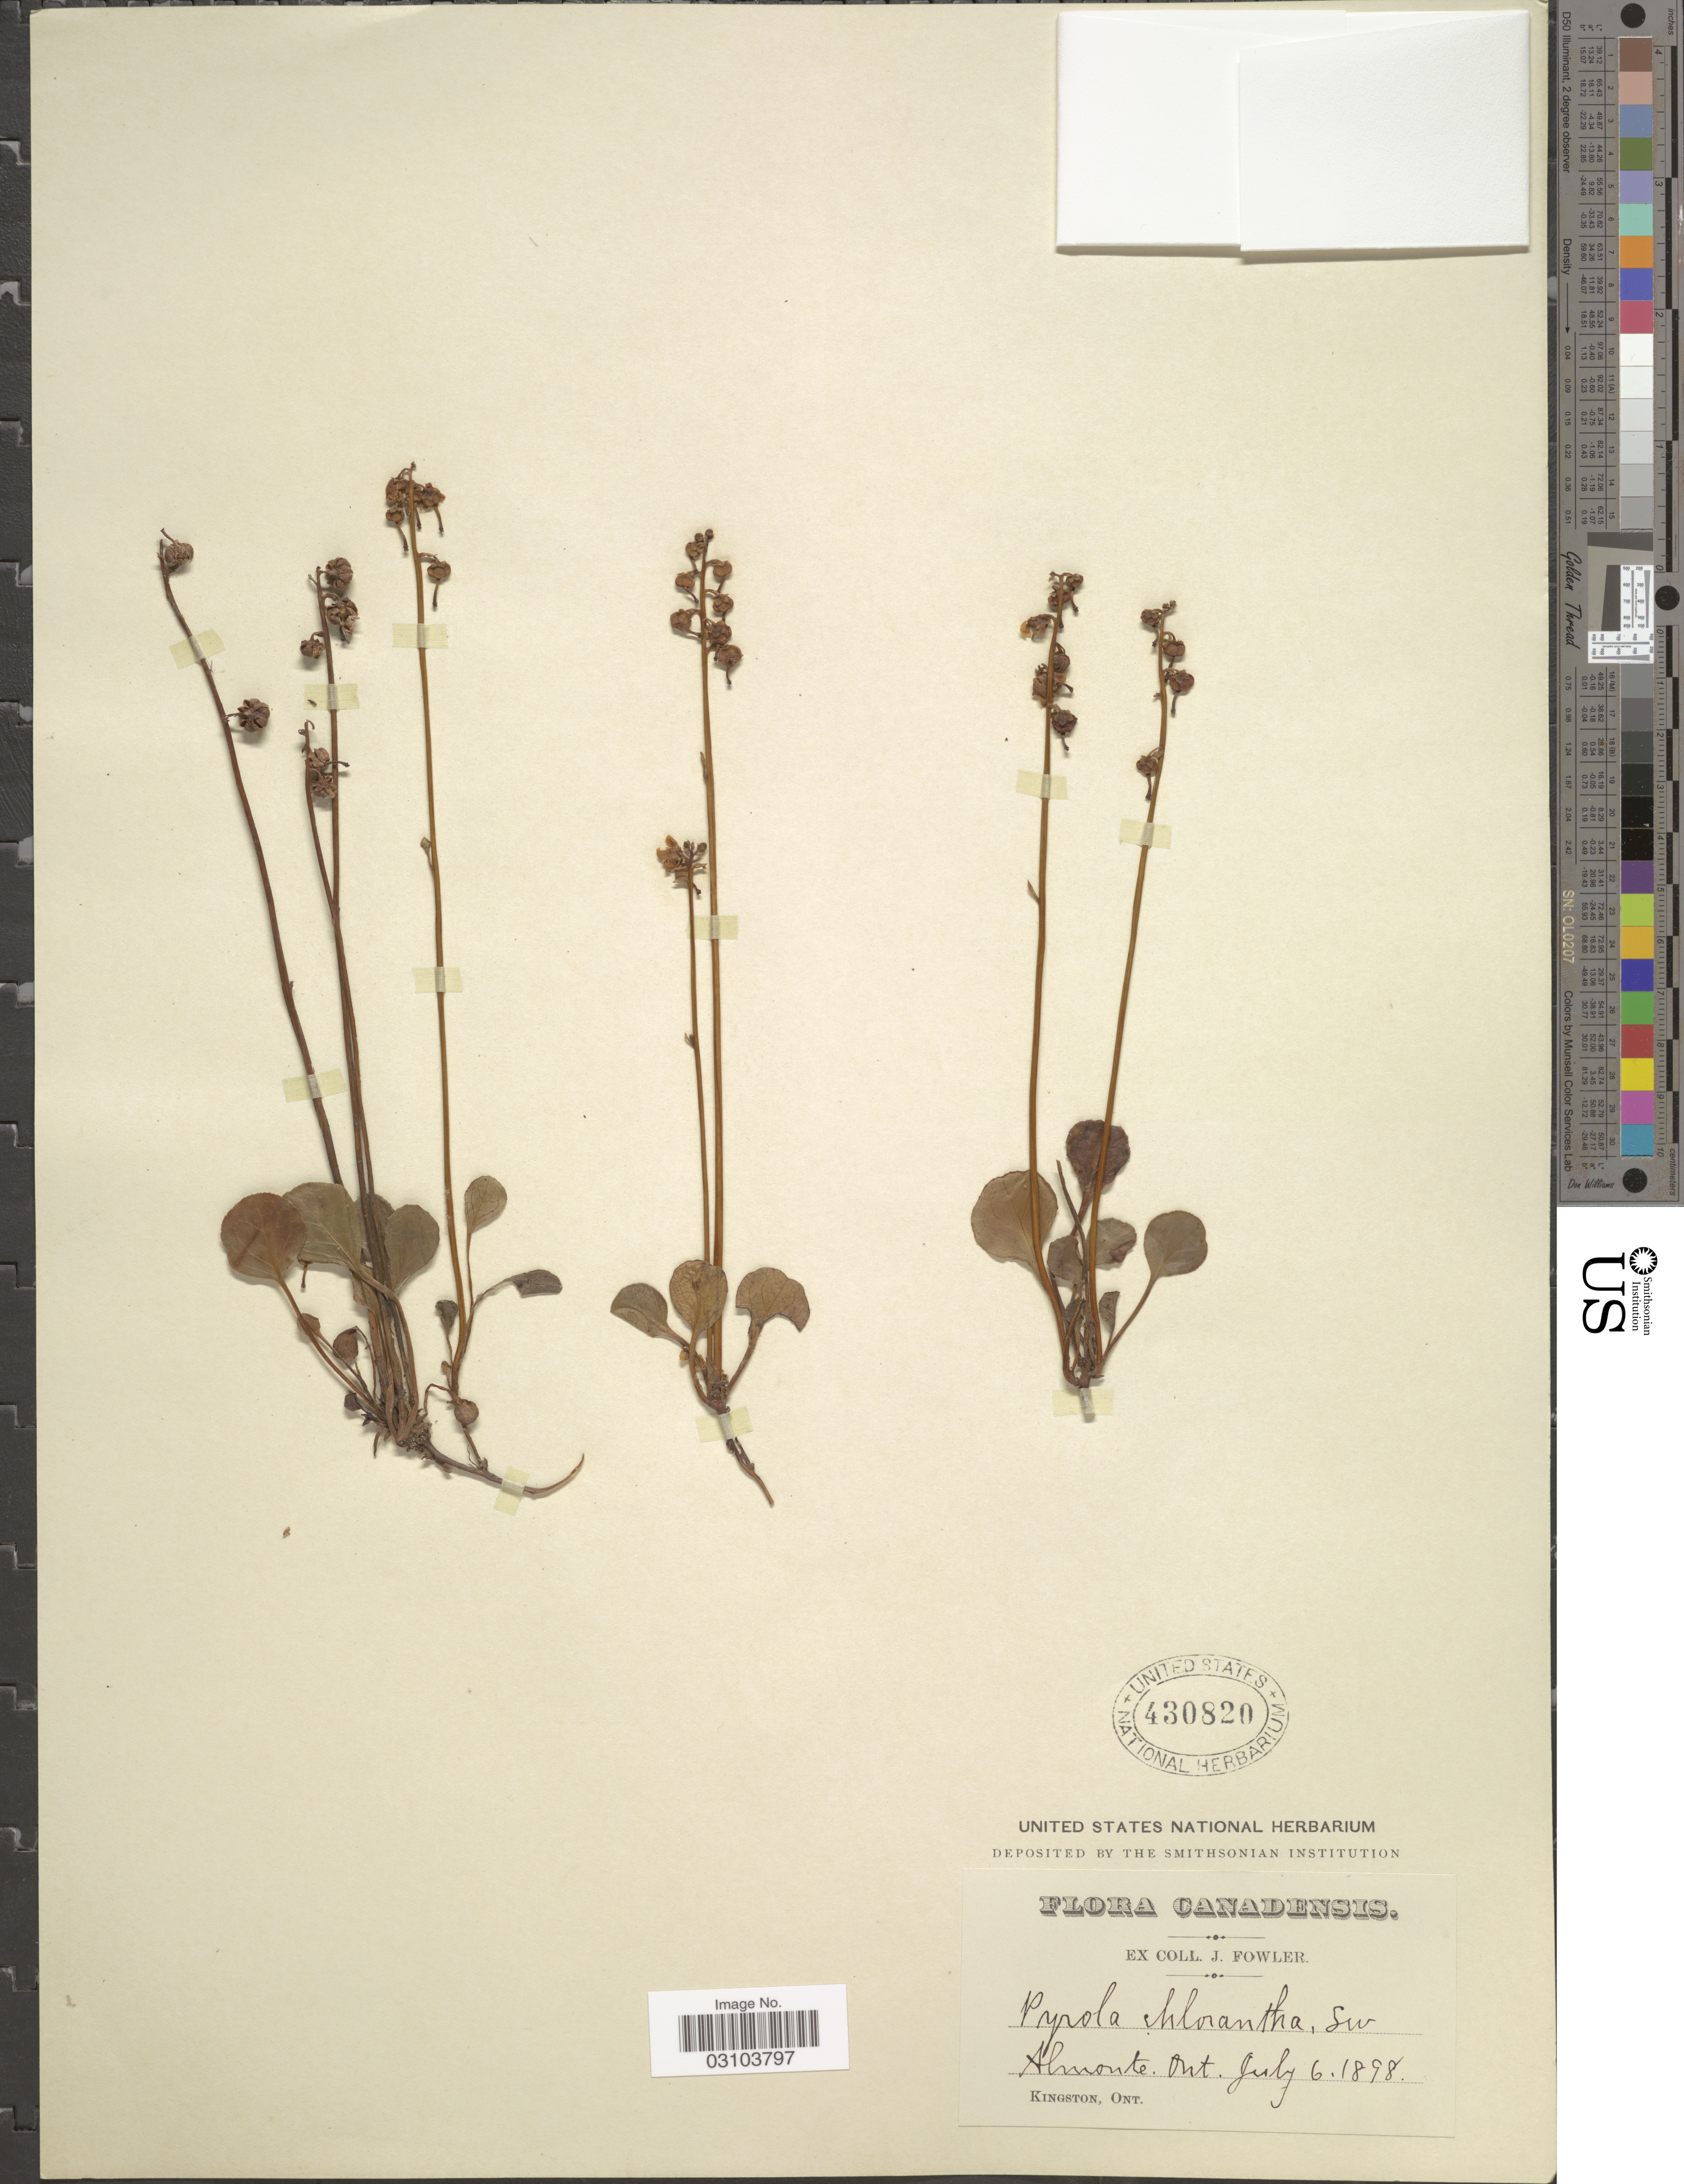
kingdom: Plantae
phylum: Tracheophyta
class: Magnoliopsida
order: Ericales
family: Ericaceae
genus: Pyrola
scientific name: Pyrola chlorantha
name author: Schweigg.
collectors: J. Fowler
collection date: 1898-07-06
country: Canada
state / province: Ontario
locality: Canadensis. Almonte. Ont.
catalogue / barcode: US 430820